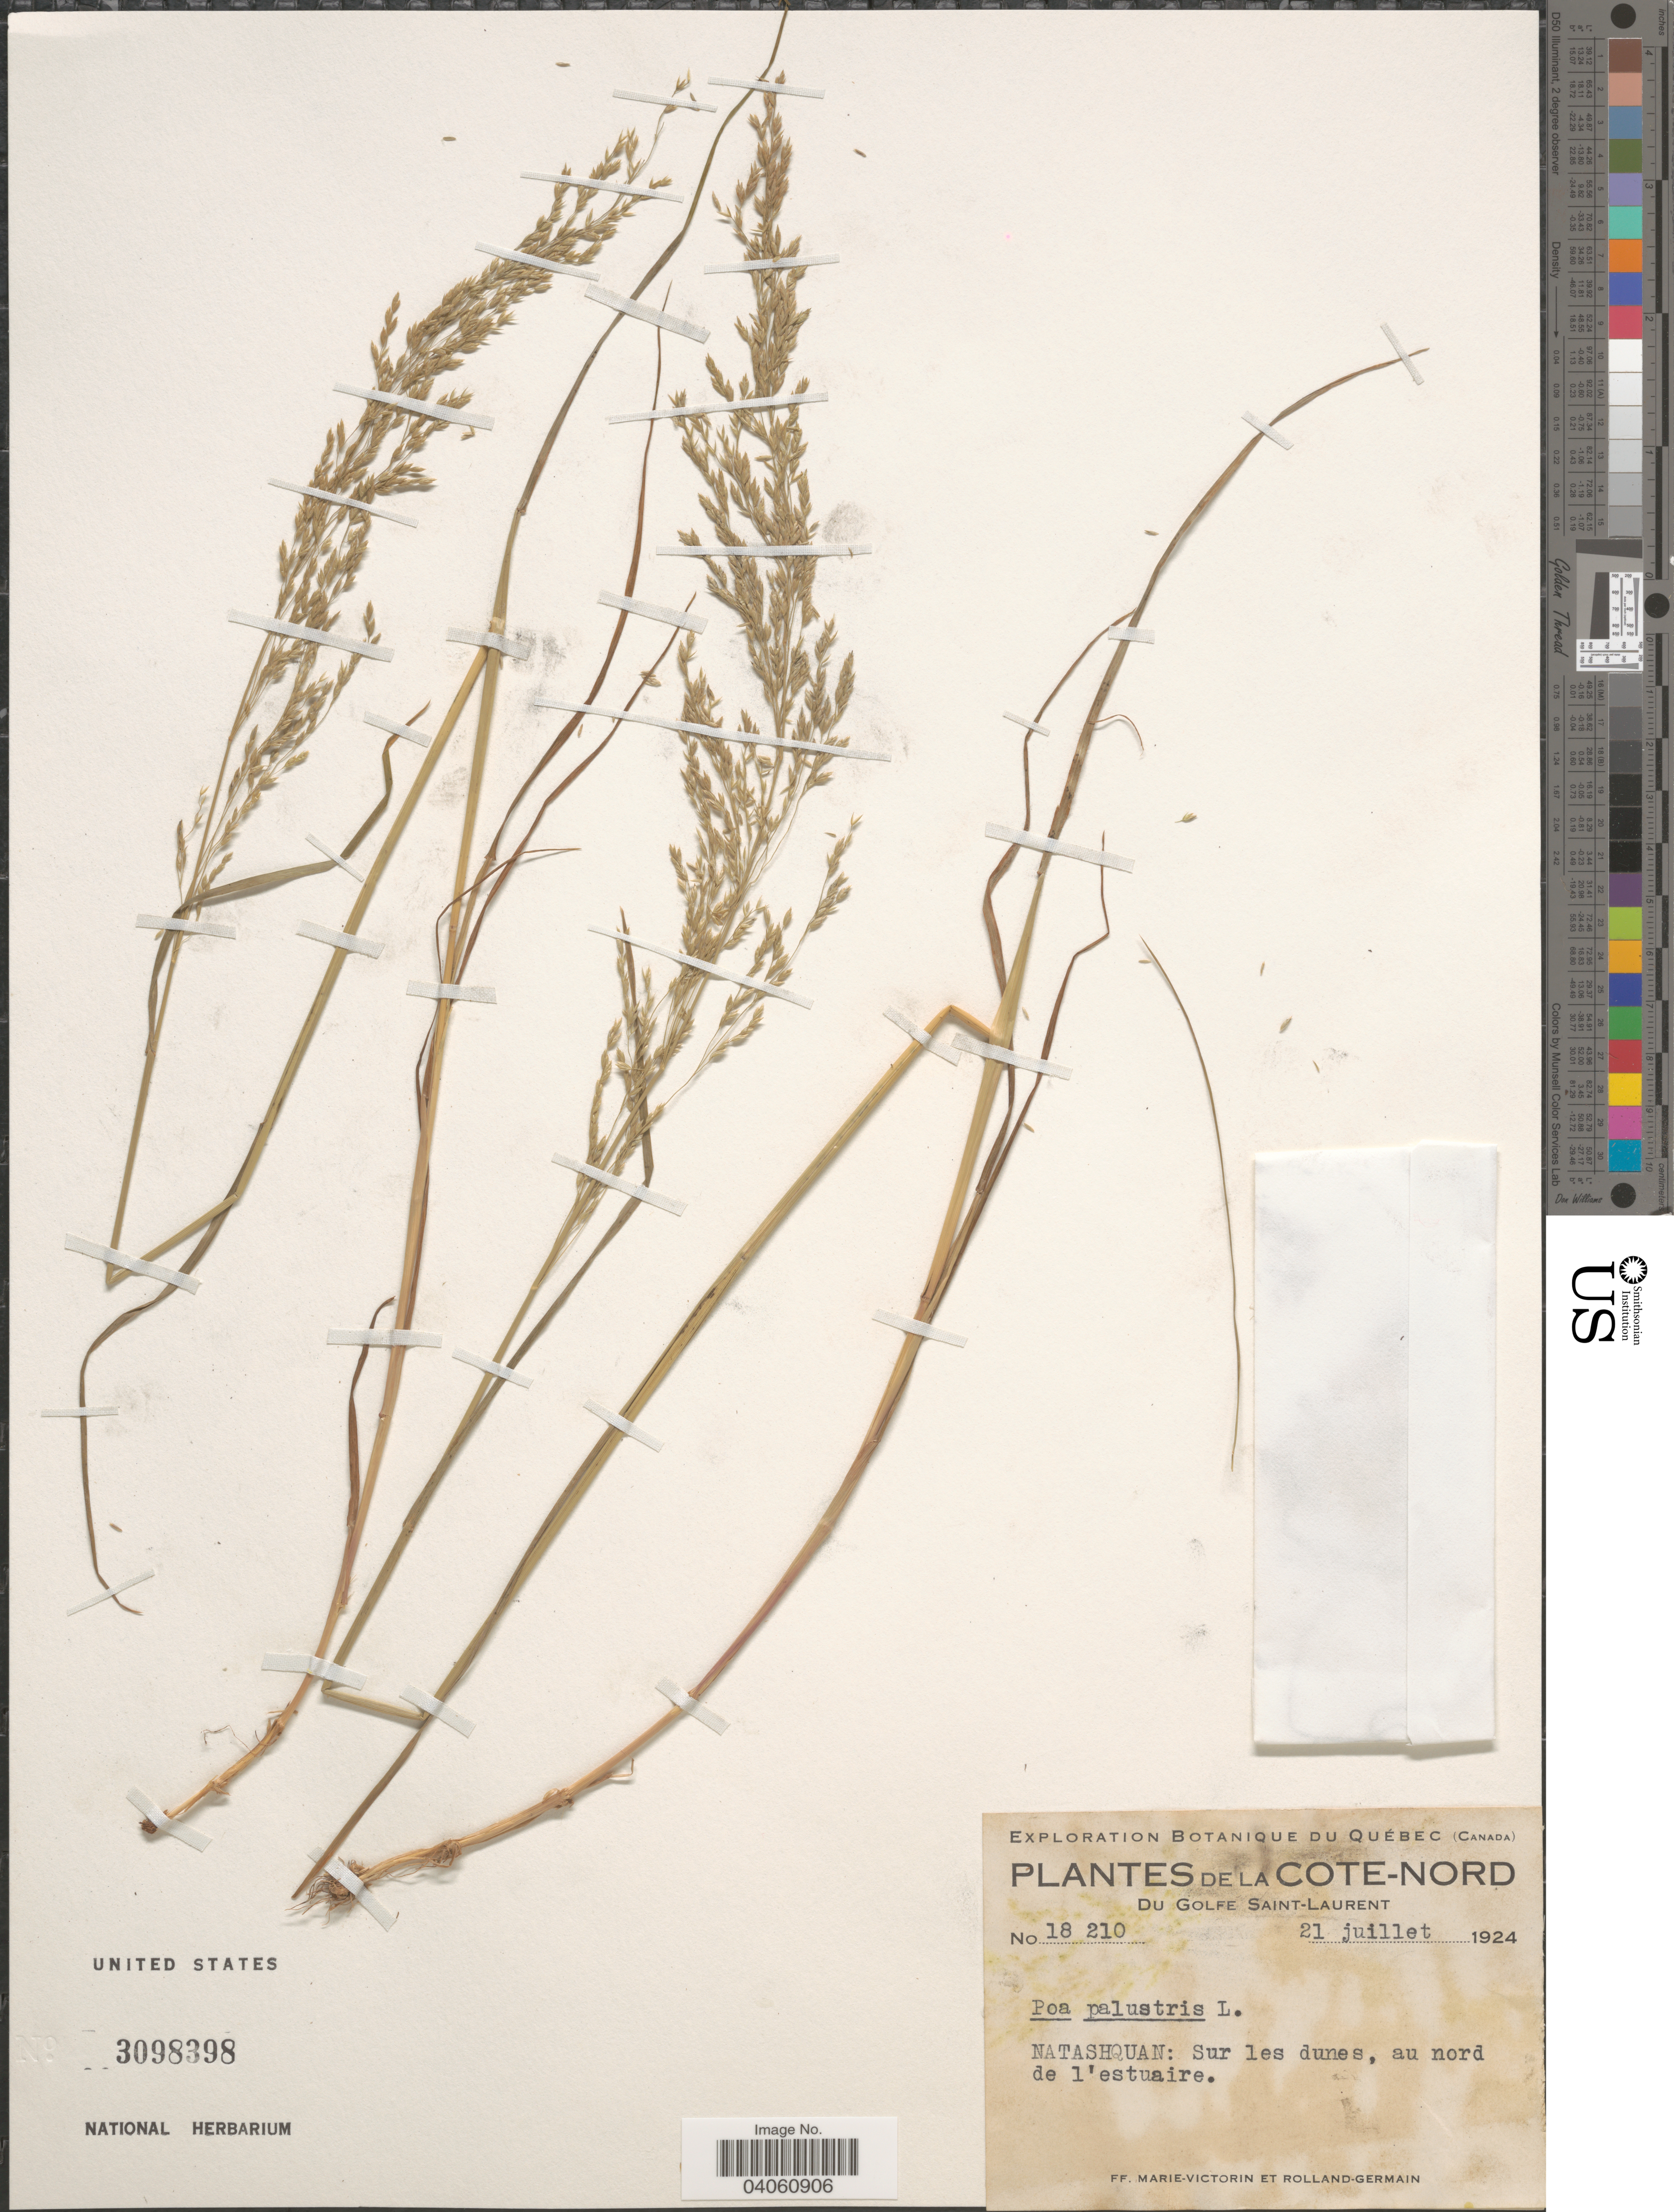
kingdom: Plantae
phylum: Tracheophyta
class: Liliopsida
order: Poales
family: Poaceae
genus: Poa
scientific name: Poa palustris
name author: L.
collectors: F. Marie-Victorin & Rolland-Germain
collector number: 18210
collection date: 1924-07-21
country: Canada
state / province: Quebec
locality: La Cote-Nord. Du Golfe Saint-Laurent. Natashquan: Sur les dunes, au nord de l'estuaire.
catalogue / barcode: US 3098398